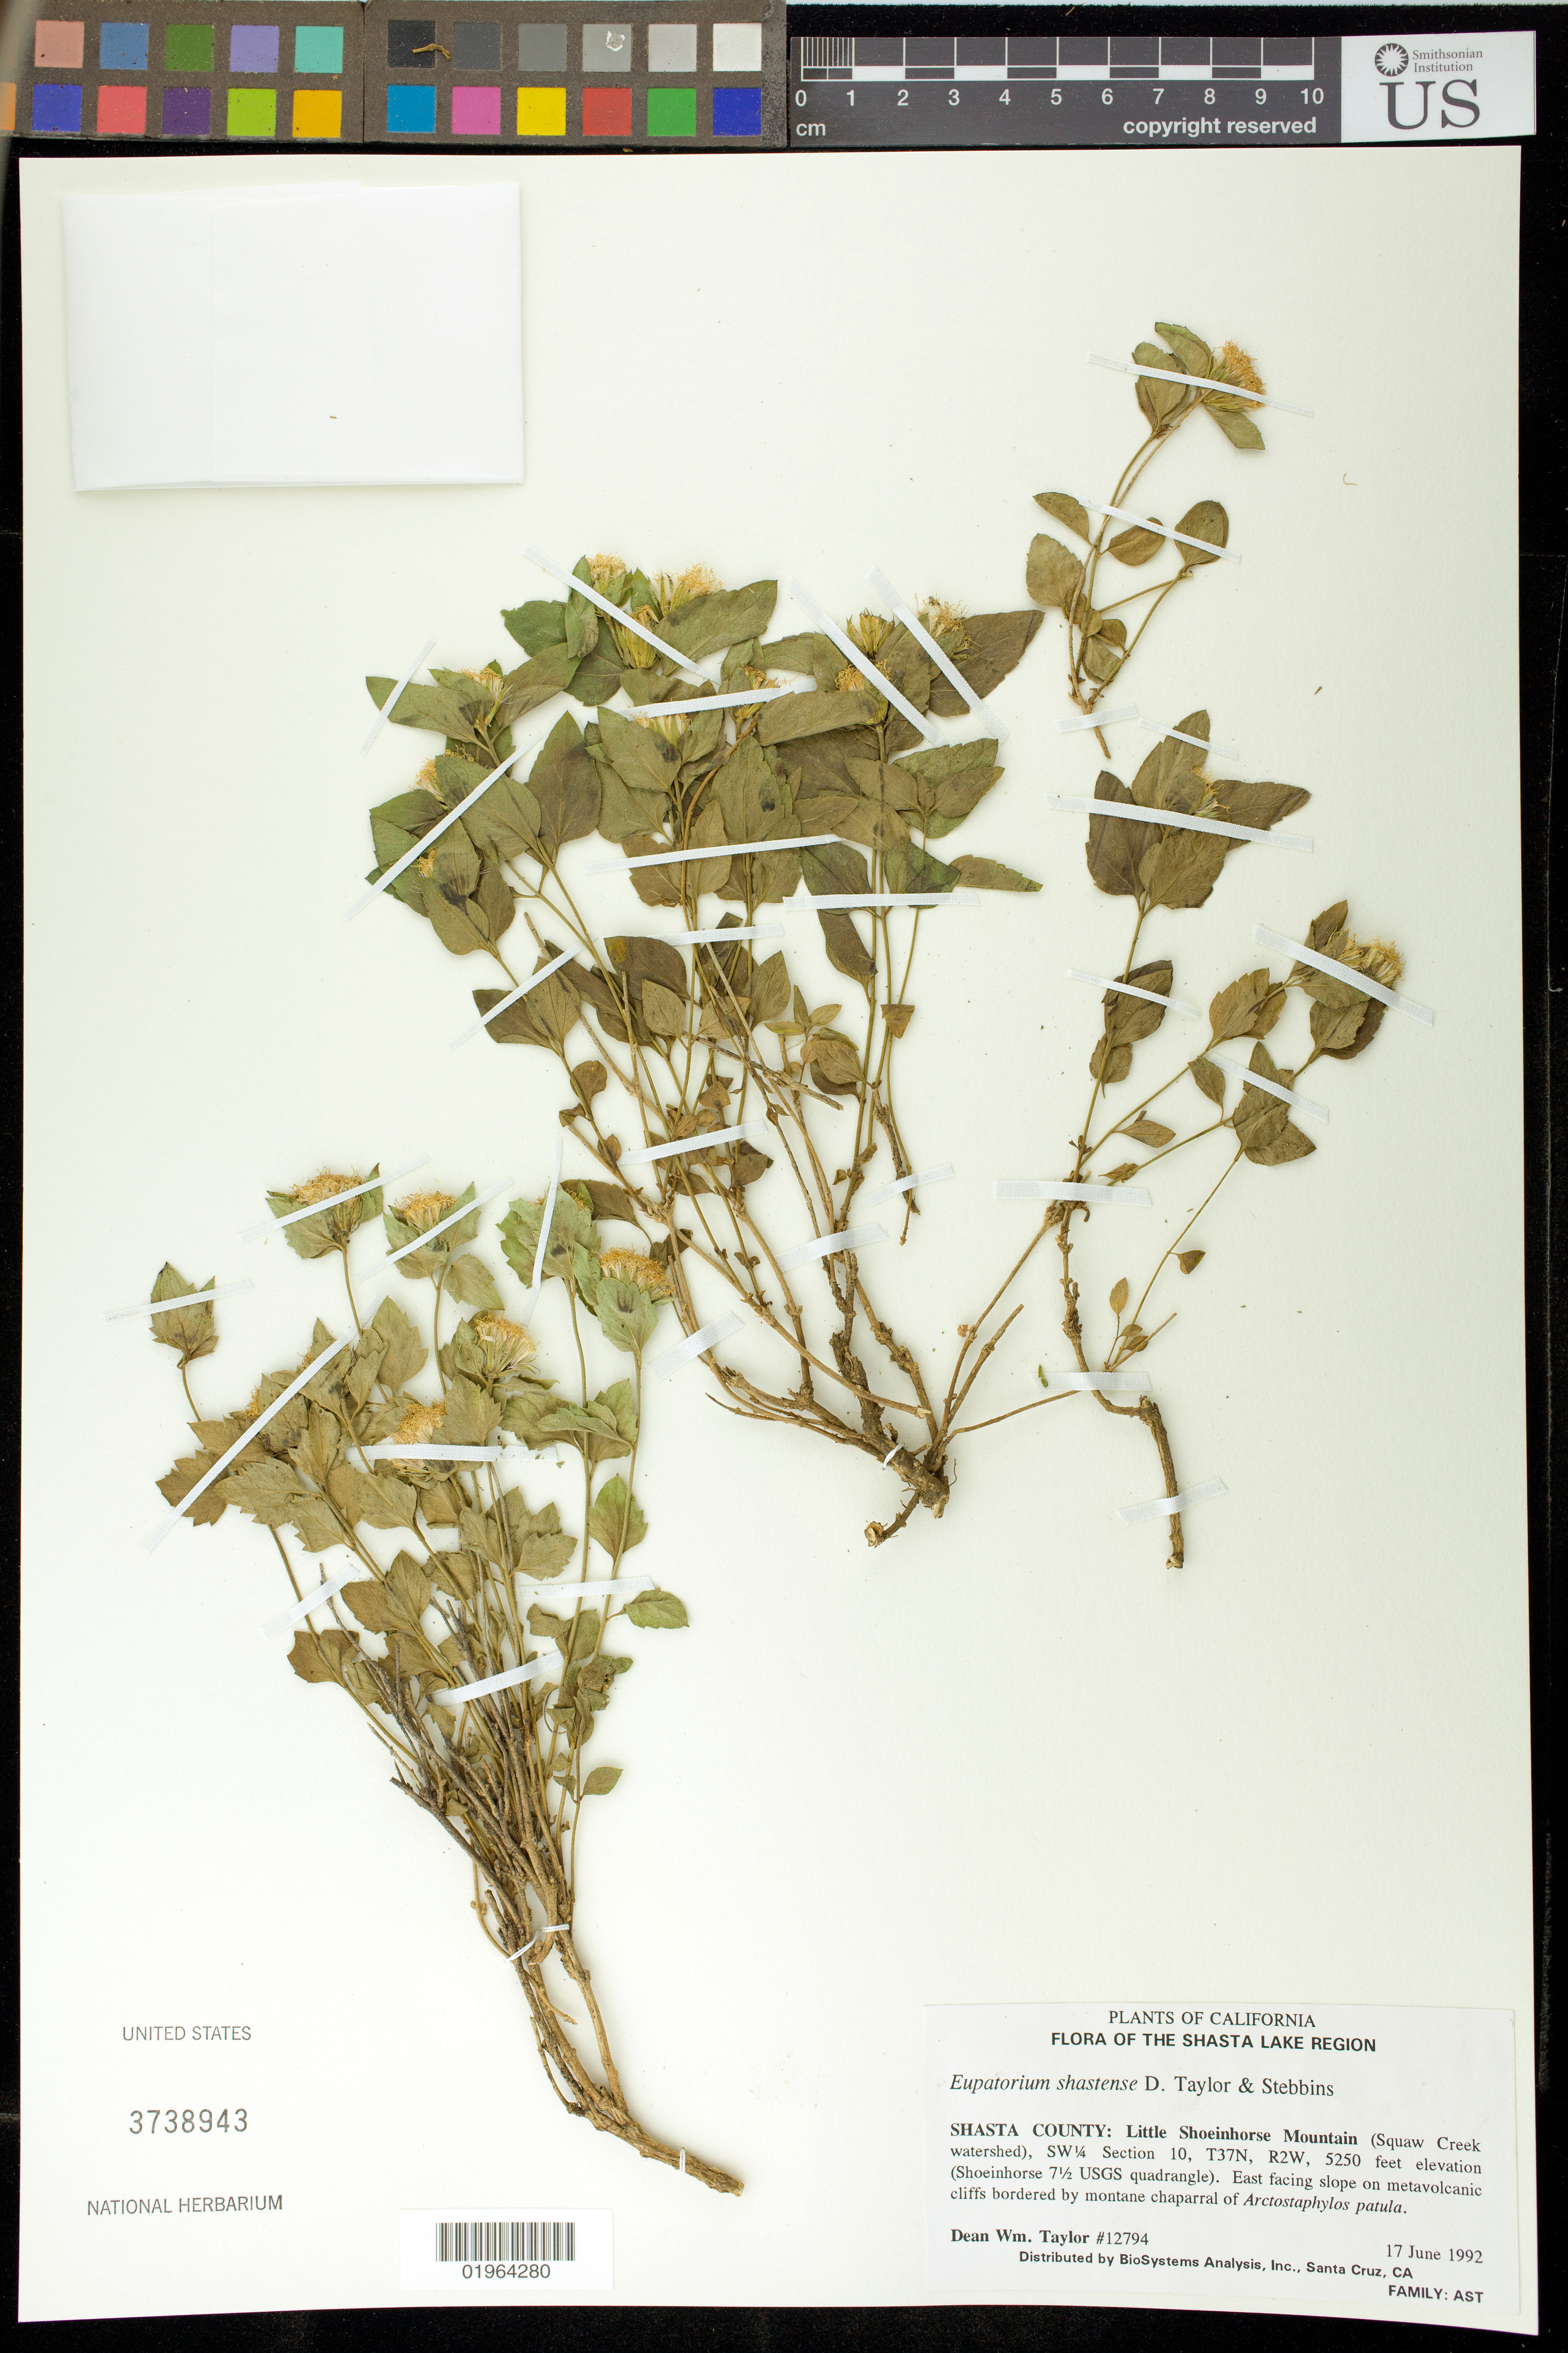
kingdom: Plantae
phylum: Tracheophyta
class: Magnoliopsida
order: Asterales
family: Asteraceae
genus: Ageratina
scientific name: Ageratina shastensis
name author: (D.W. Taylor & Stebbins) R.M. King & H. Rob.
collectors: D. W. Taylor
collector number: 12794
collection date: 1992-06-17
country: United States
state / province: California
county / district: Shasta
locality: Little Shoeinhorse Mt (Squaw Creek watershed)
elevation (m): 1600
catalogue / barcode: US 3738943